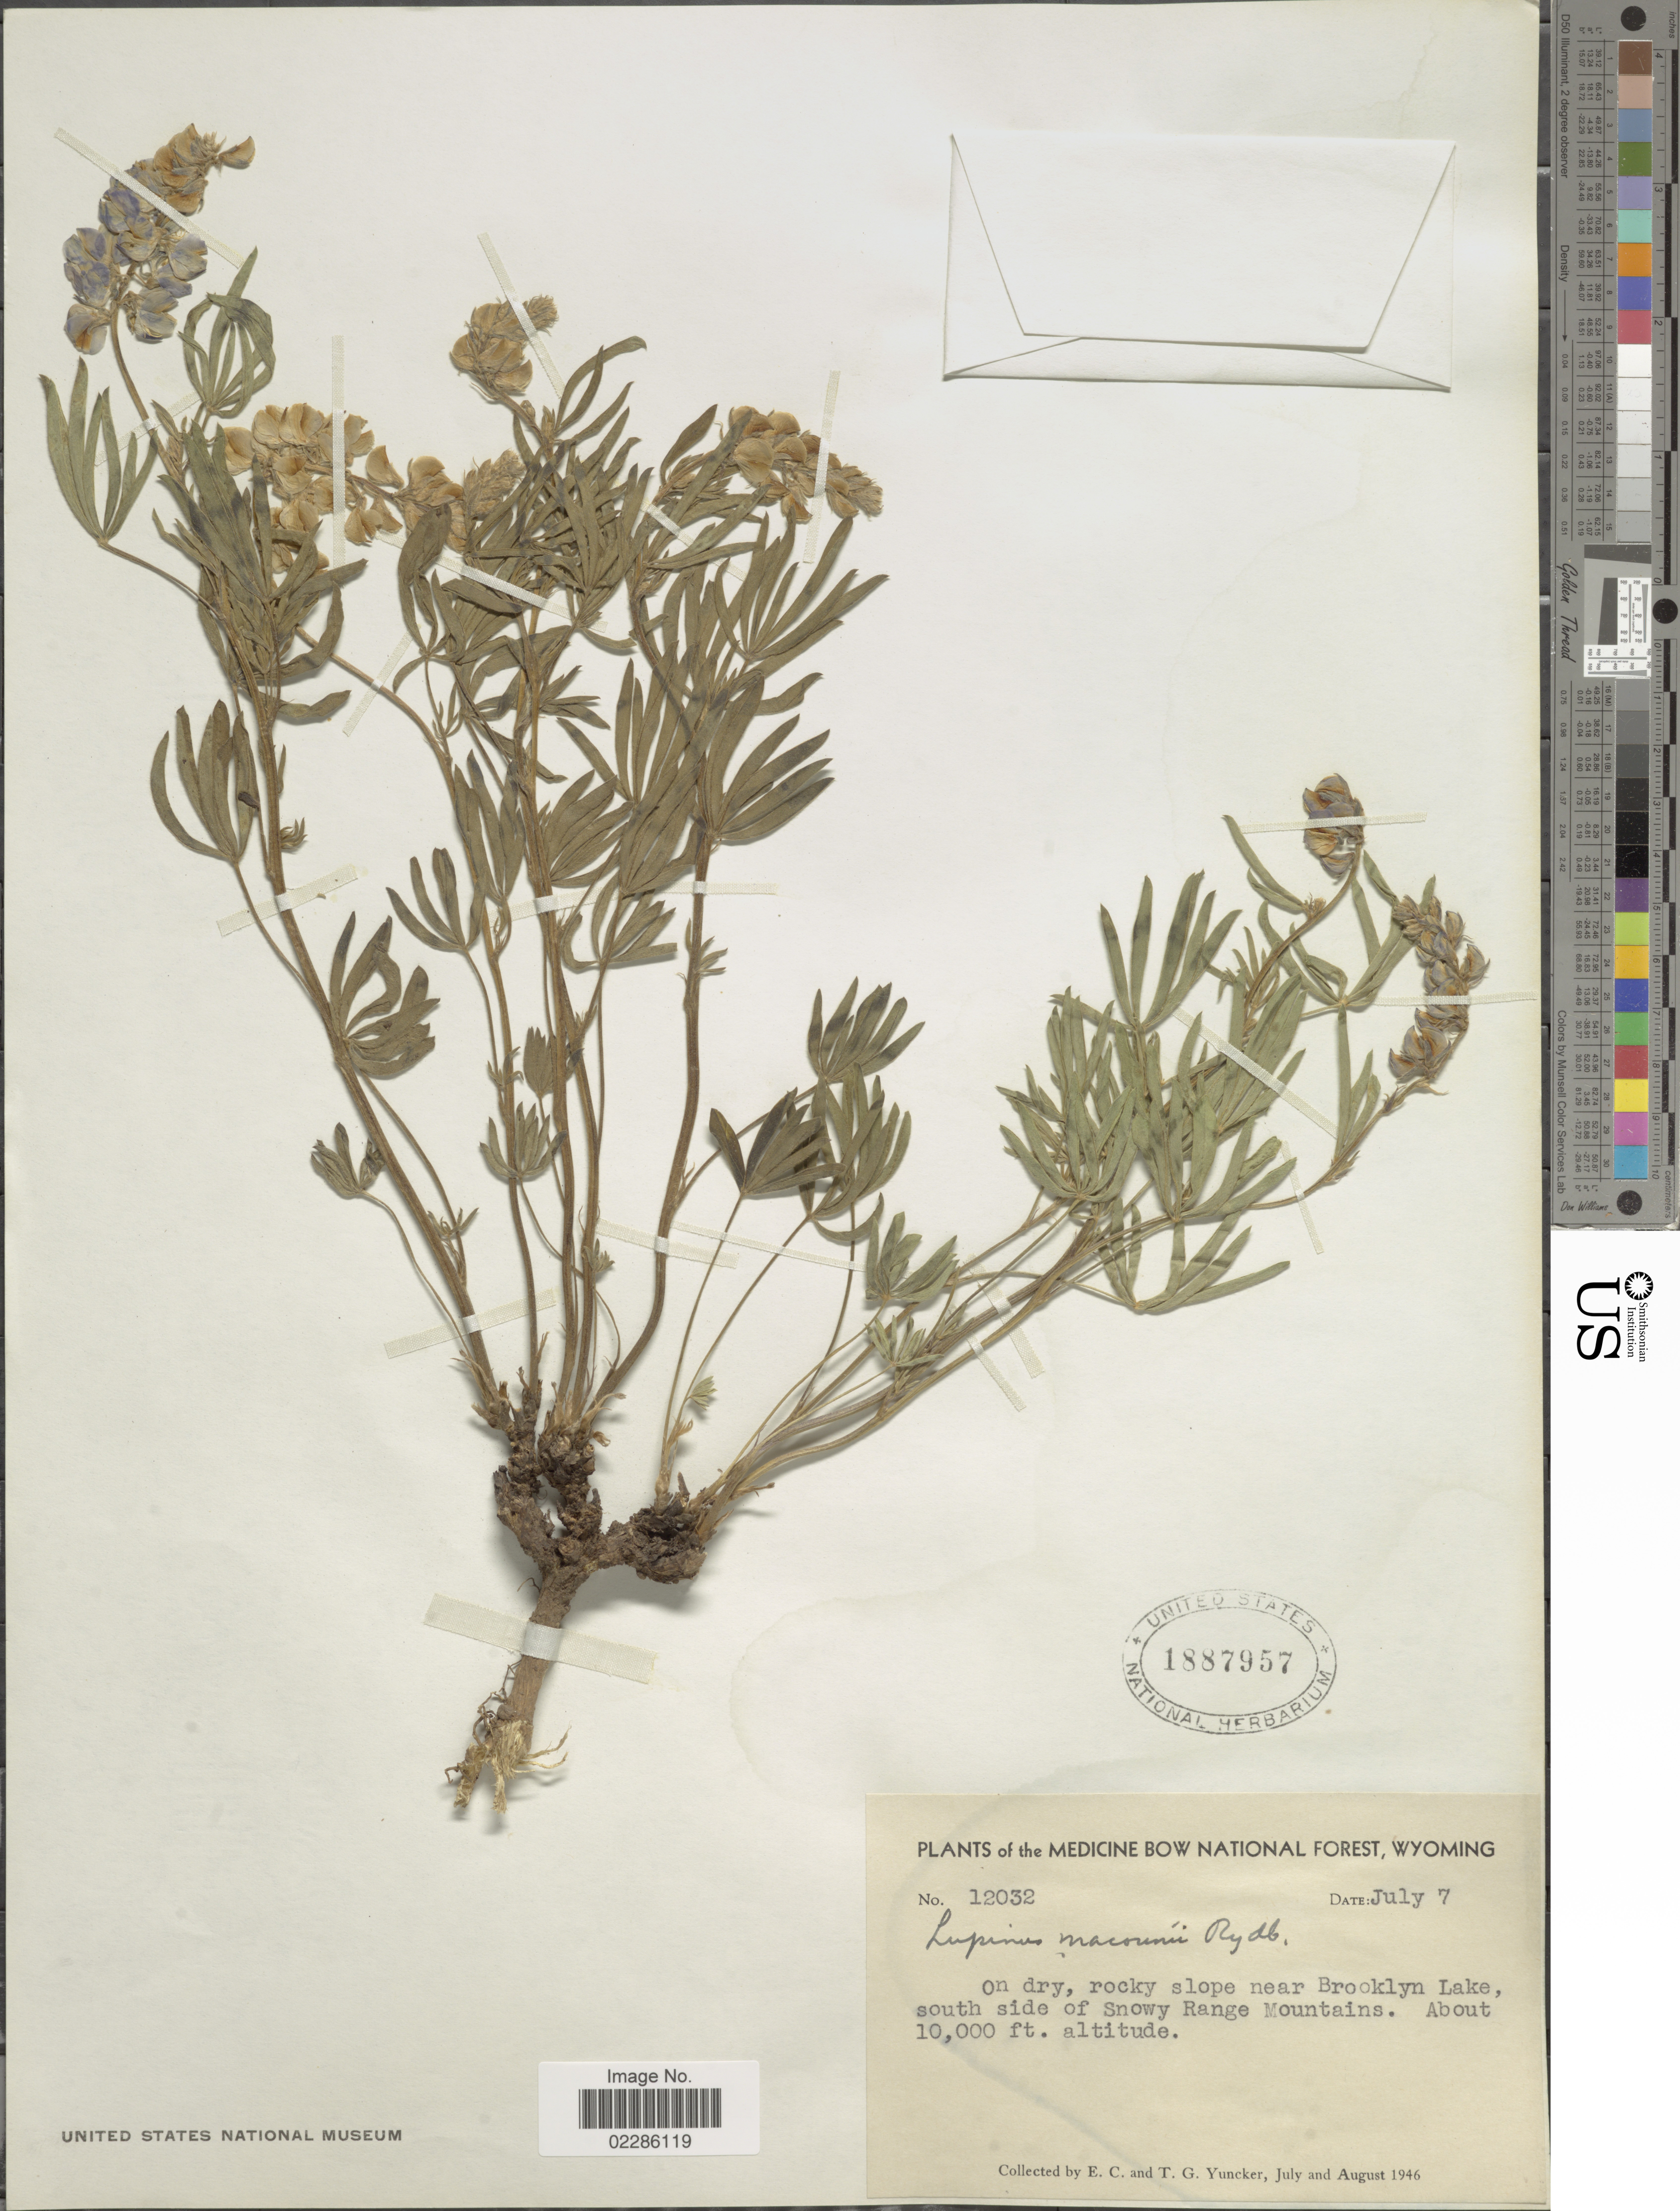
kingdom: Plantae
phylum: Tracheophyta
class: Magnoliopsida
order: Fabales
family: Fabaceae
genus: Lupinus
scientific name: Lupinus macounii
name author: Rydb.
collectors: E. C. Yuncker & T. G. Yuncker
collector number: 12032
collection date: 1946-07-07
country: United States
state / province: Wyoming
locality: On dry, rocky slope near Brooklyn Lake, soiuth side of Snowy Range Mountains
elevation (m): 3048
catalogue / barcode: US 1887957